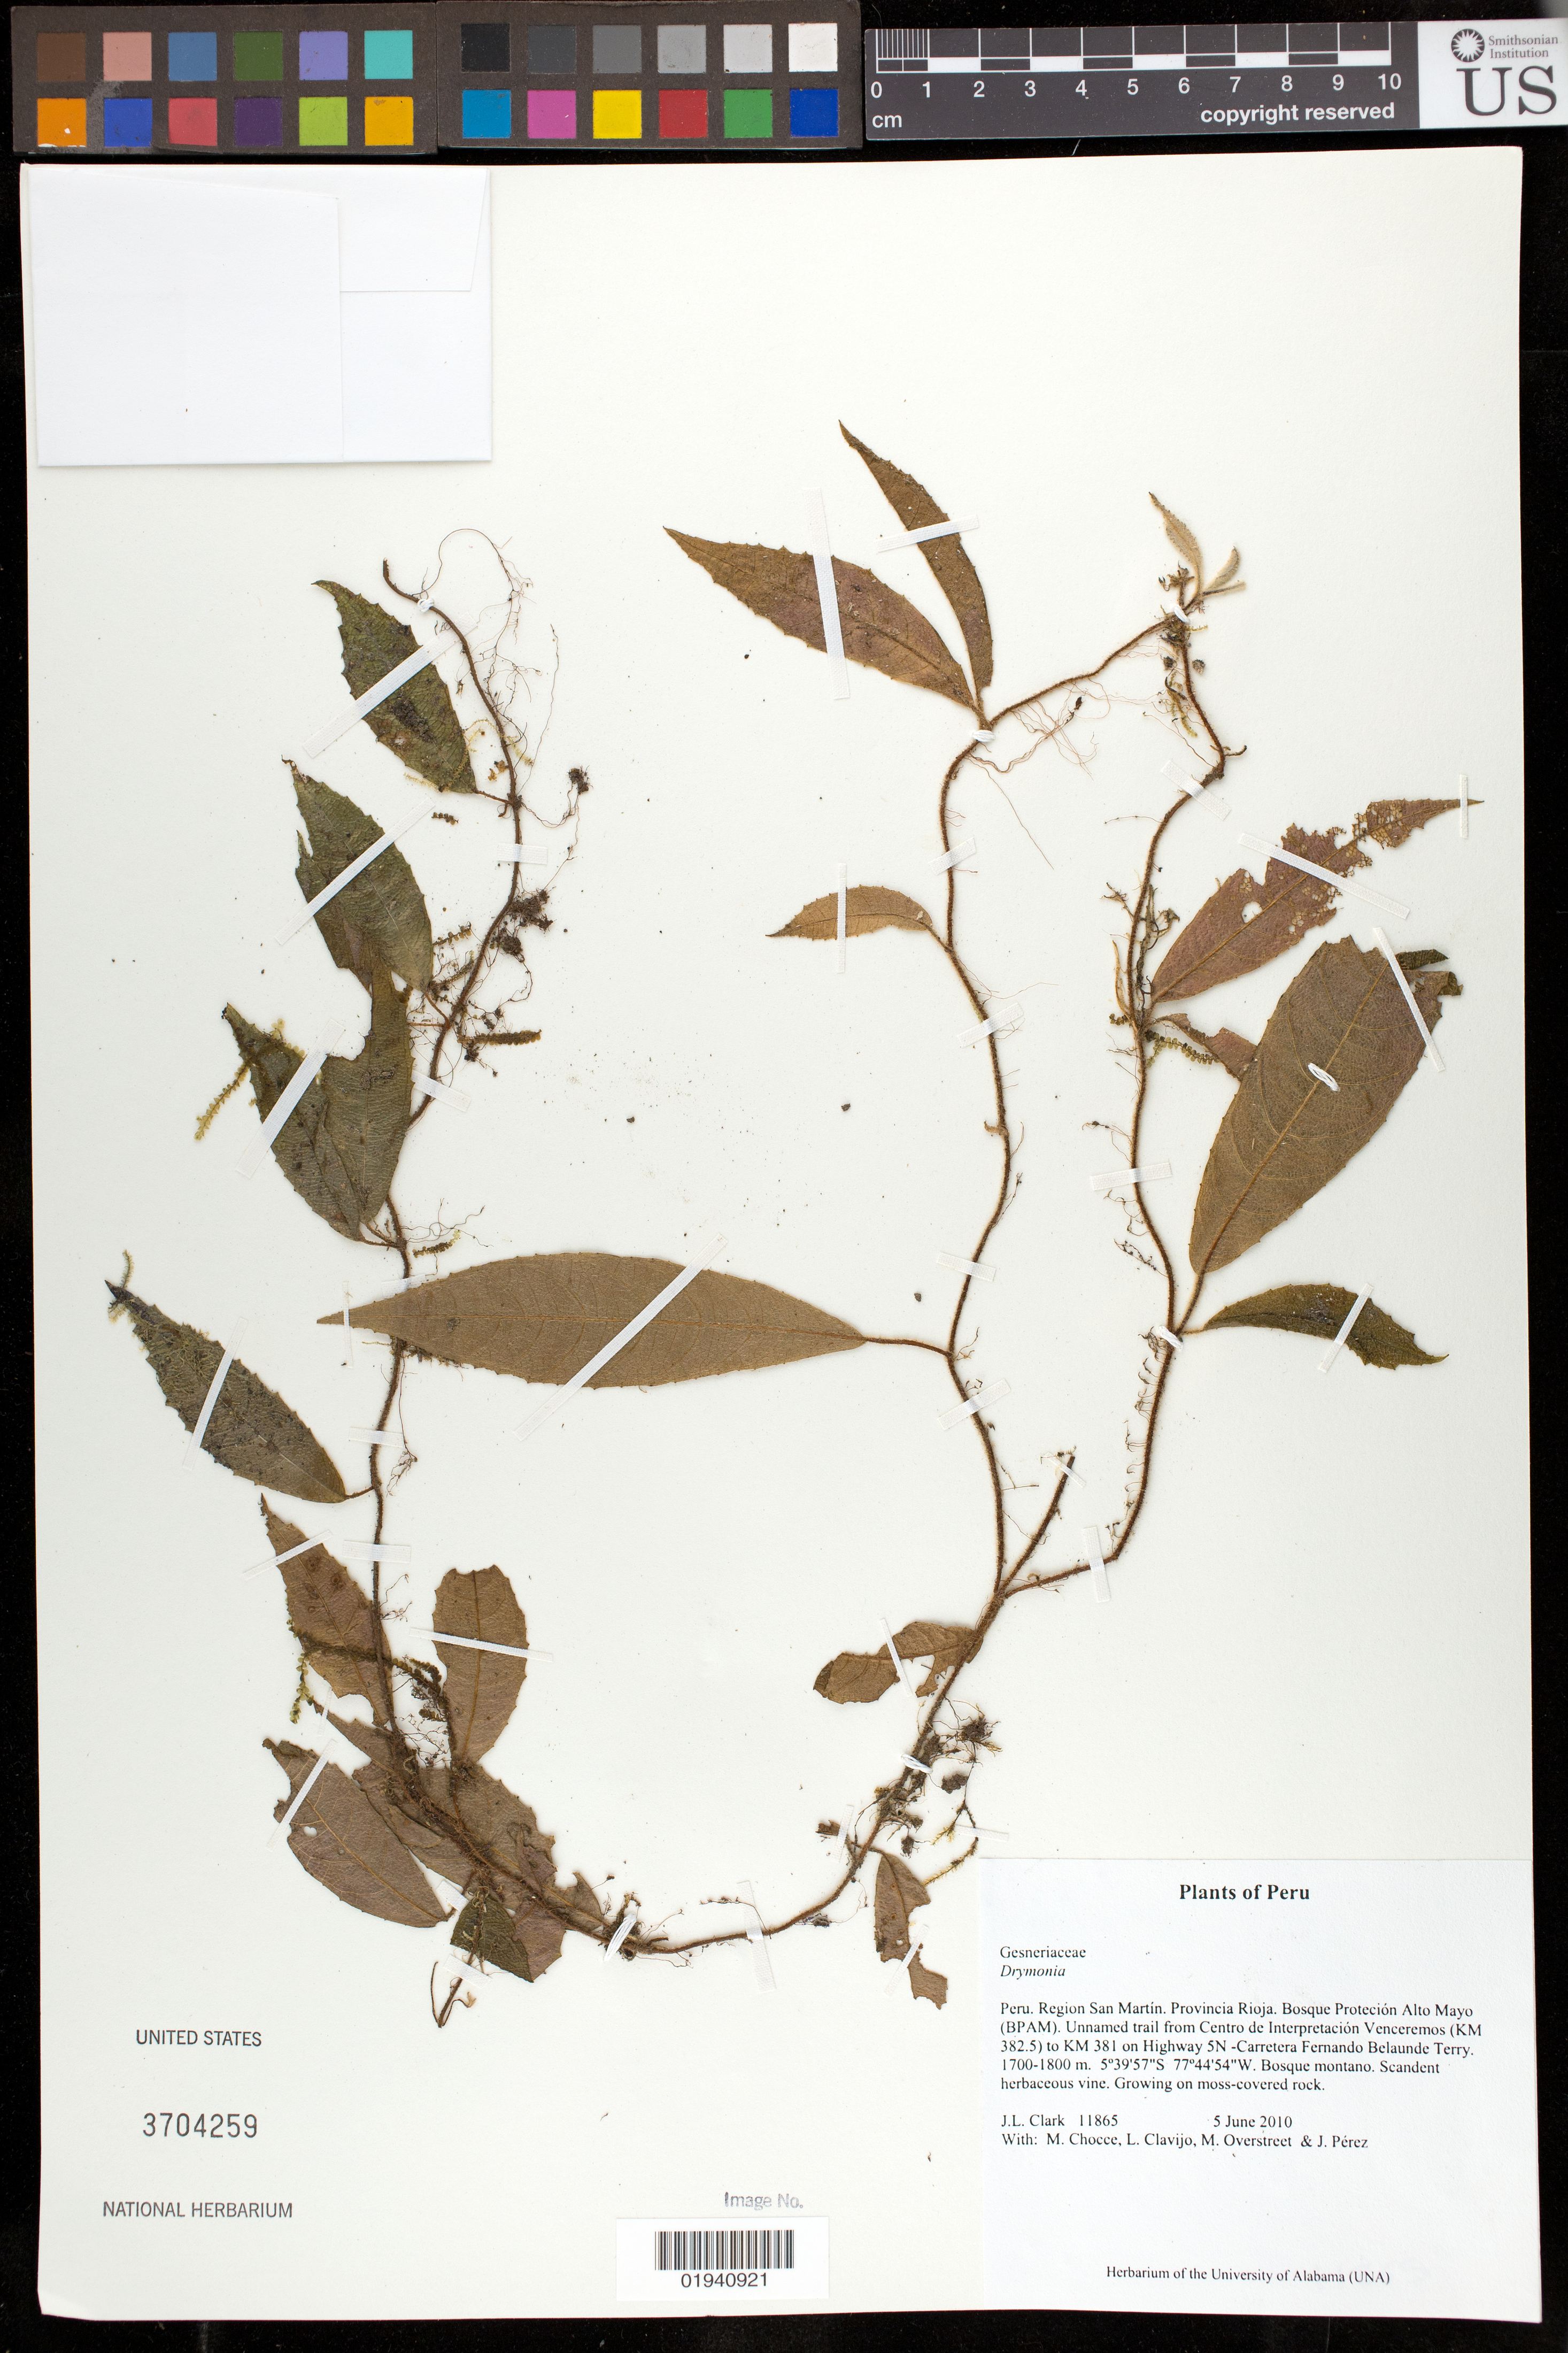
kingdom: Plantae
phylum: Tracheophyta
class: Magnoliopsida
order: Lamiales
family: Gesneriaceae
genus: Drymonia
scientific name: Drymonia sp.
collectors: J. L. Clark, M. Chocce, L. Clavijo, M. Overstreet & J. Perez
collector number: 11865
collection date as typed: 5 Jun 2010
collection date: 2010-06-05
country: Peru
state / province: San Martín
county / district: Rioja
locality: Bosque Protecion Alto Mayo (BPAM). Unnamed trail from Centro de Interpretacion Venceremos (KM 382.5) to KM 381 on Highway 5N. Carretera Fernando Belaunde Terry.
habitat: Bosque montano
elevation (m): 1700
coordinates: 5 39 57 S, 77 44 54 W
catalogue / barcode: US 3704259